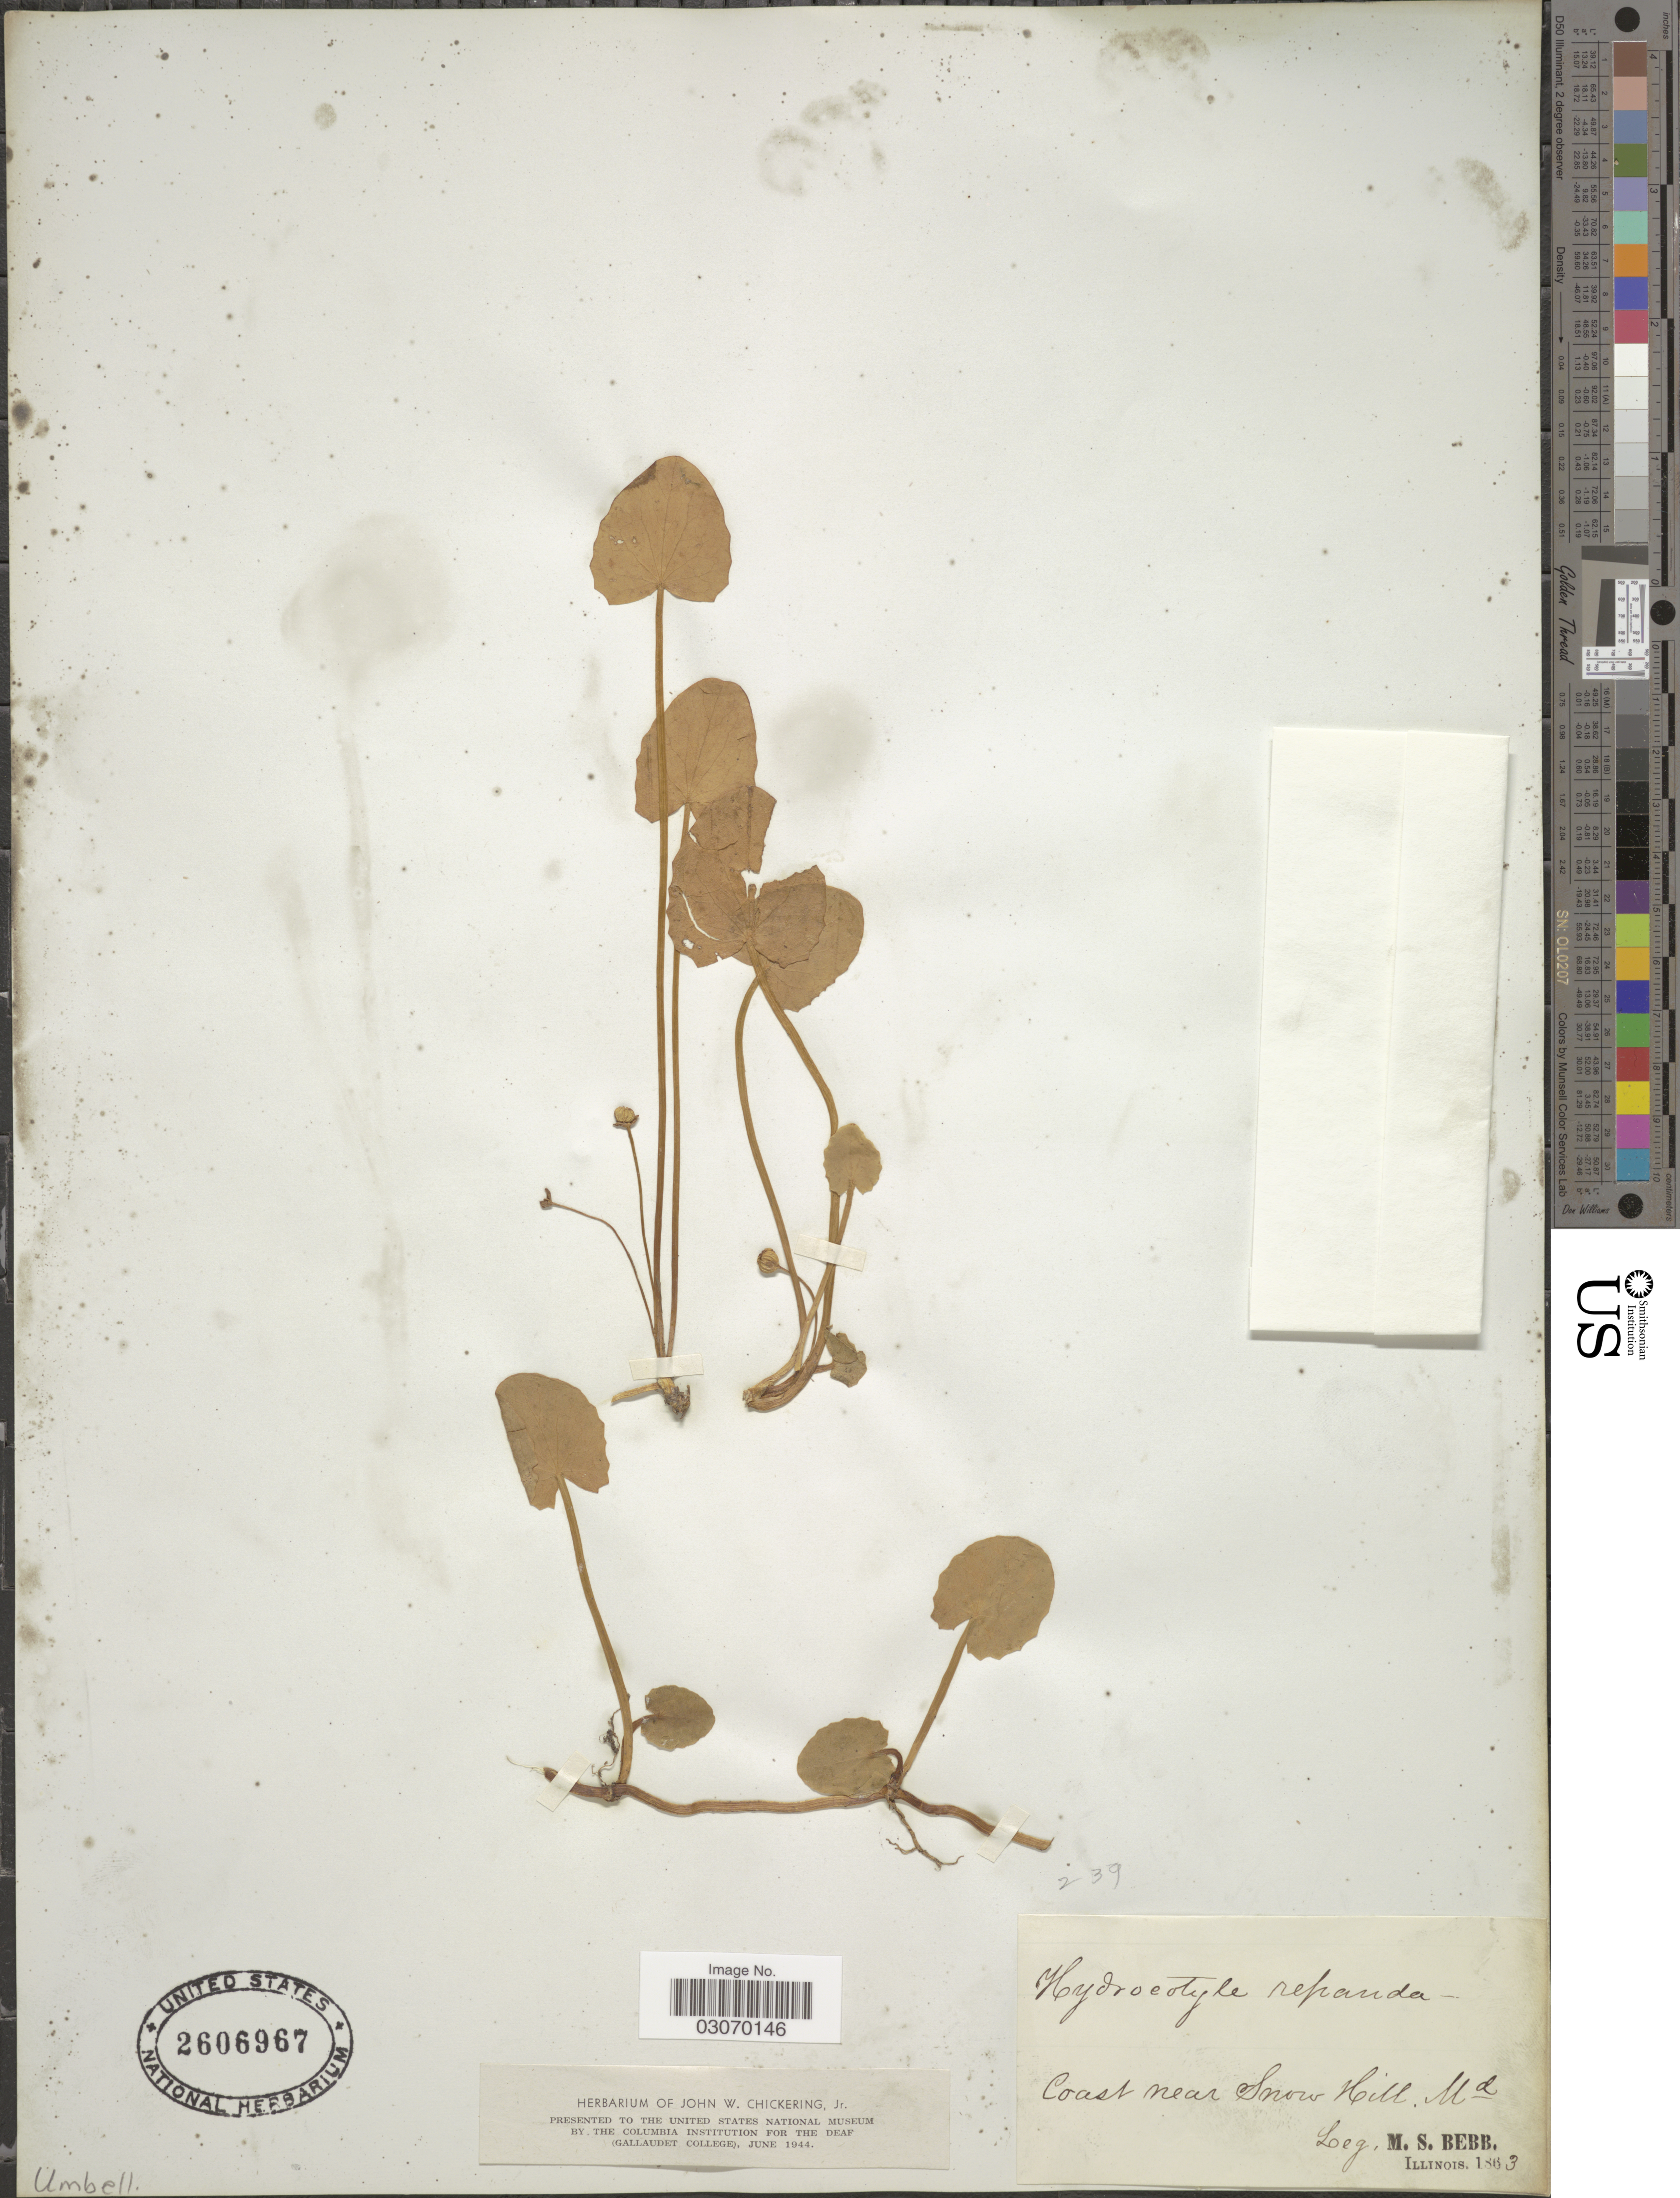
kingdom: Plantae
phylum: Tracheophyta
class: Magnoliopsida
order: Apiales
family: Araliaceae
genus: Hydrocotyle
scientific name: Hydrocotyle repanda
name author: Pers.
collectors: M. Bebb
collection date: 1863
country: United States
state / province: Maryland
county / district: Worcester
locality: Coast near Snow Hill.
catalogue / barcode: US 2606967